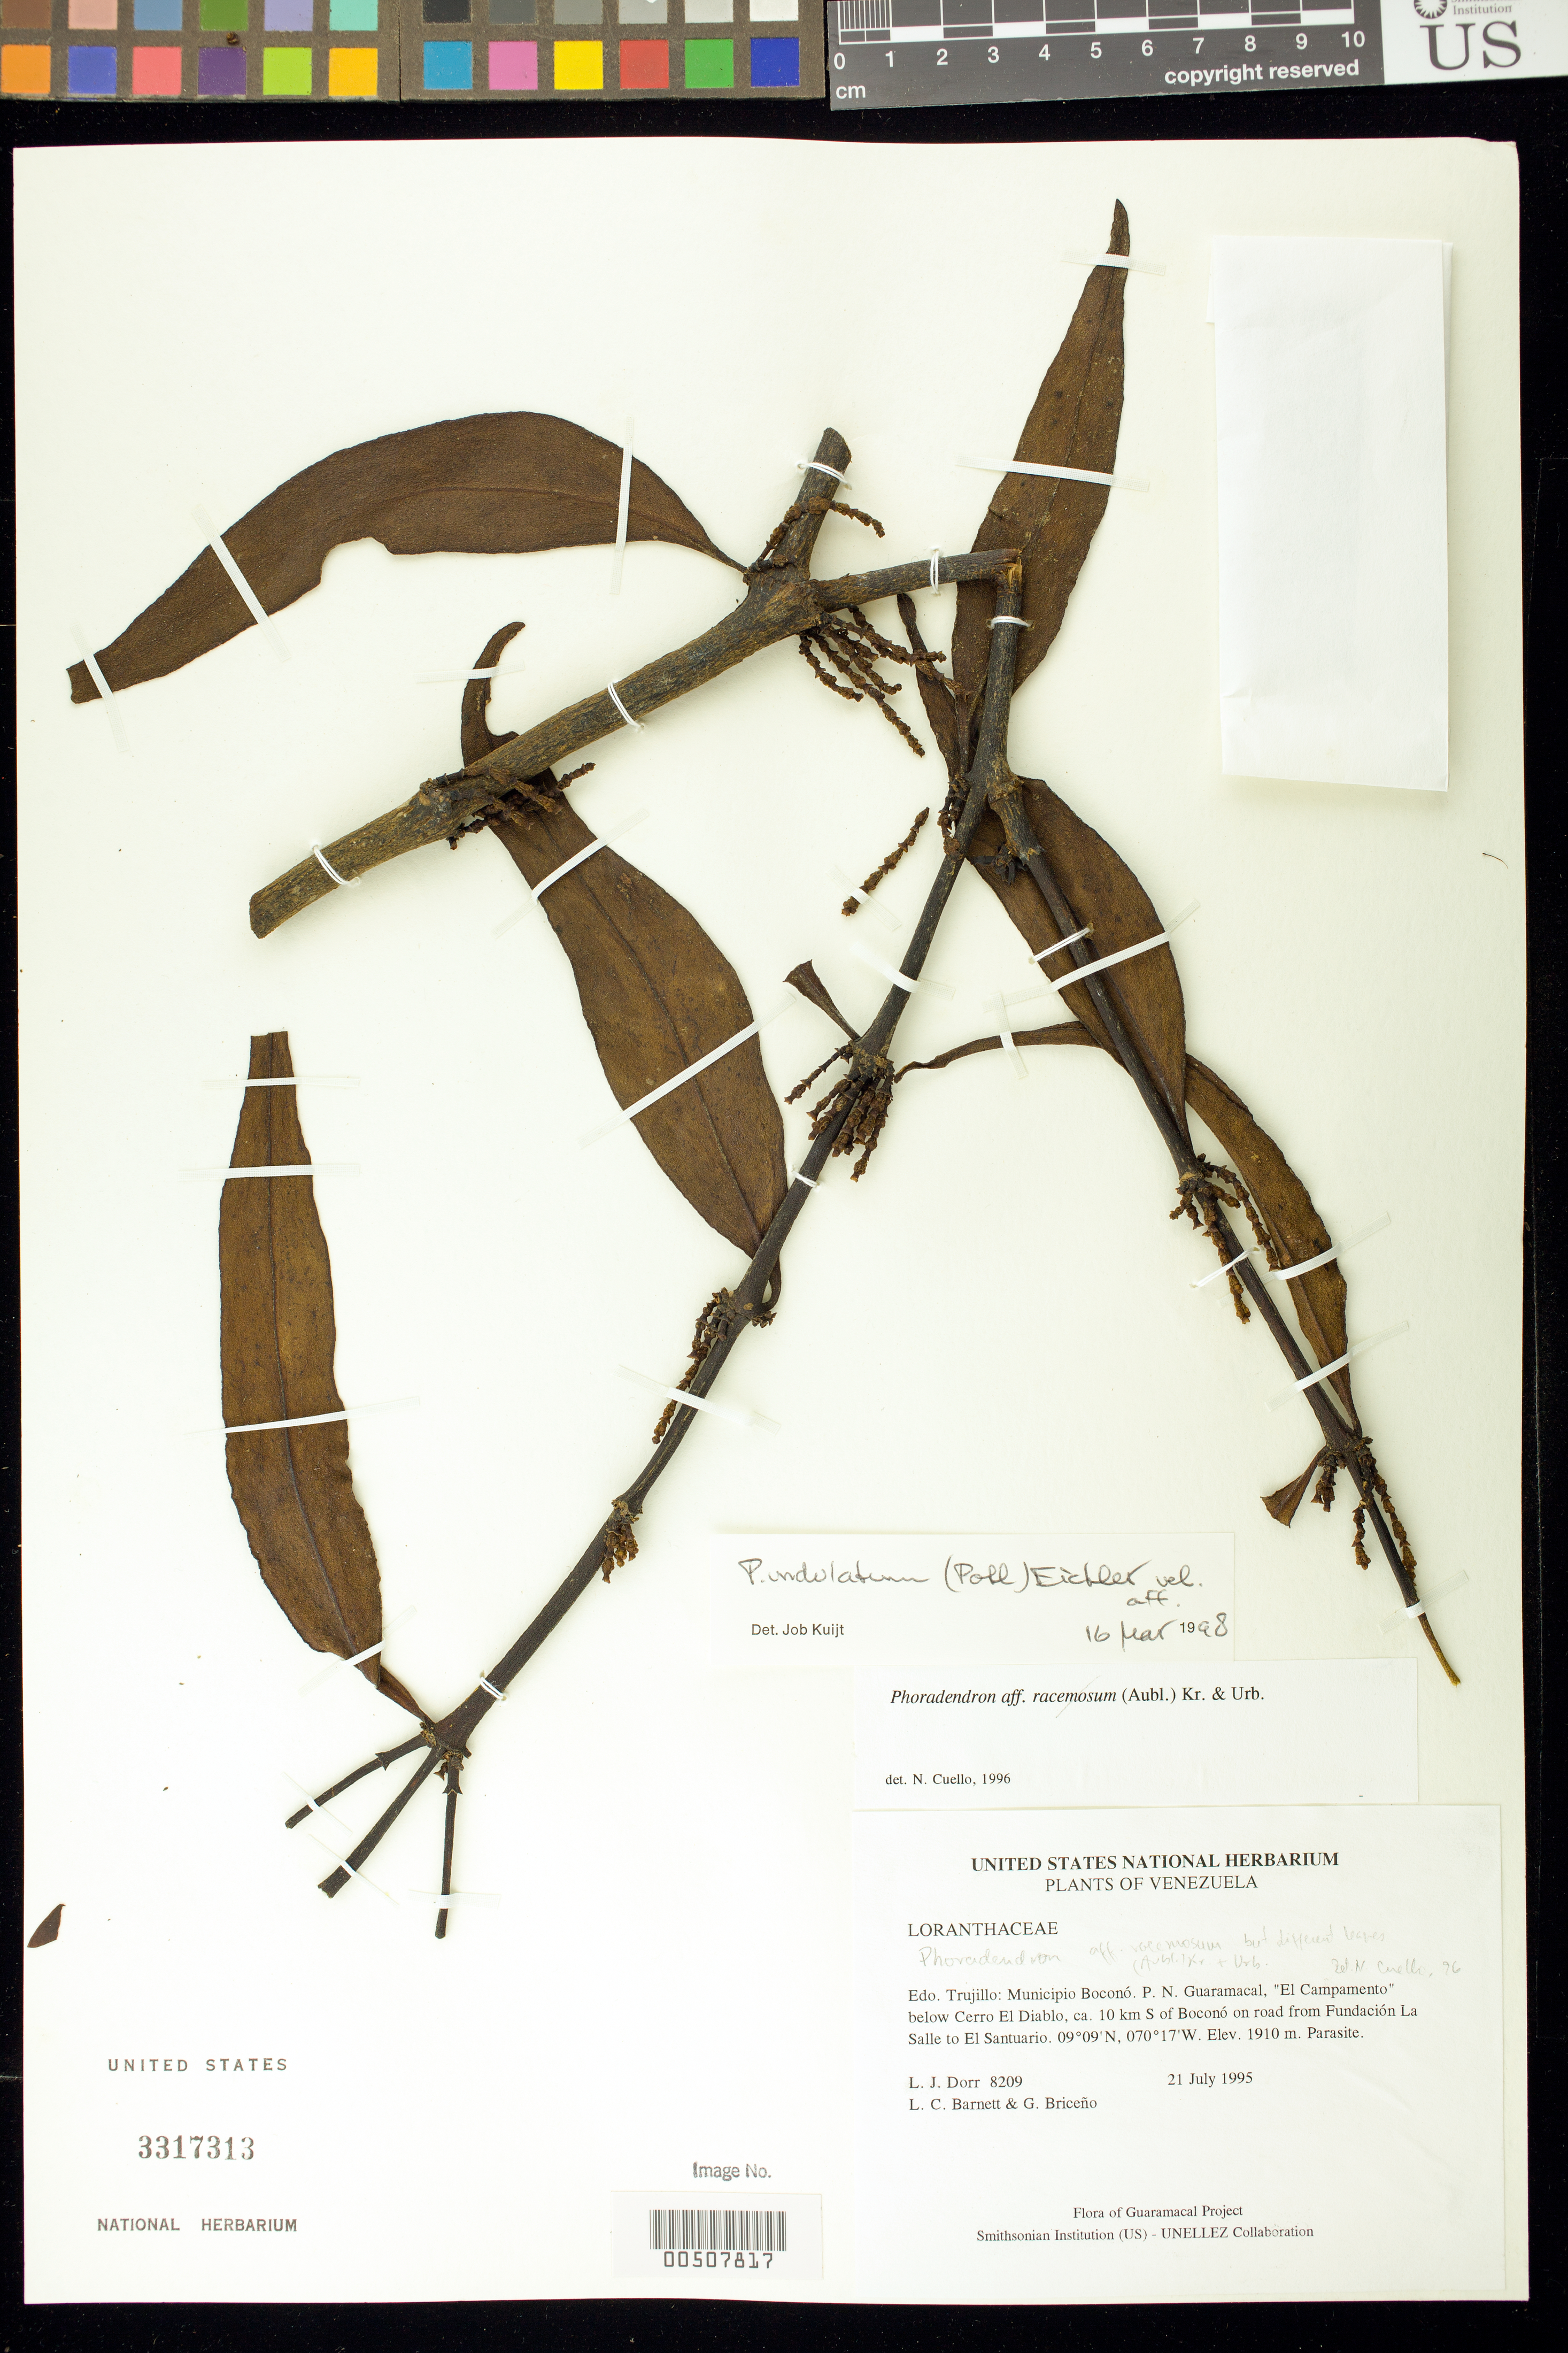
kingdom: Plantae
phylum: Tracheophyta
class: Magnoliopsida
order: Santalales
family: Viscaceae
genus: Phoradendron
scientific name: Phoradendron undulatum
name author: (Pohl ex DC.) Eichler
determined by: Kuijt, Job, (CANADA)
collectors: L. J. Dorr, L. C. Barnett & G. Briceño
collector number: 8209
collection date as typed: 21 Jul 1995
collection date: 1995-07-21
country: Venezuela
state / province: Trujillo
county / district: Boconó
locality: Parque Nacional Guaramacal, "El Campamento" below Cerro El Diablo, ca. 10 km S of Boconó on road from Fundación La Salle to El Santuario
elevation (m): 1910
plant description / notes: NY, PORT, US, UVIC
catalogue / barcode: US 3317313